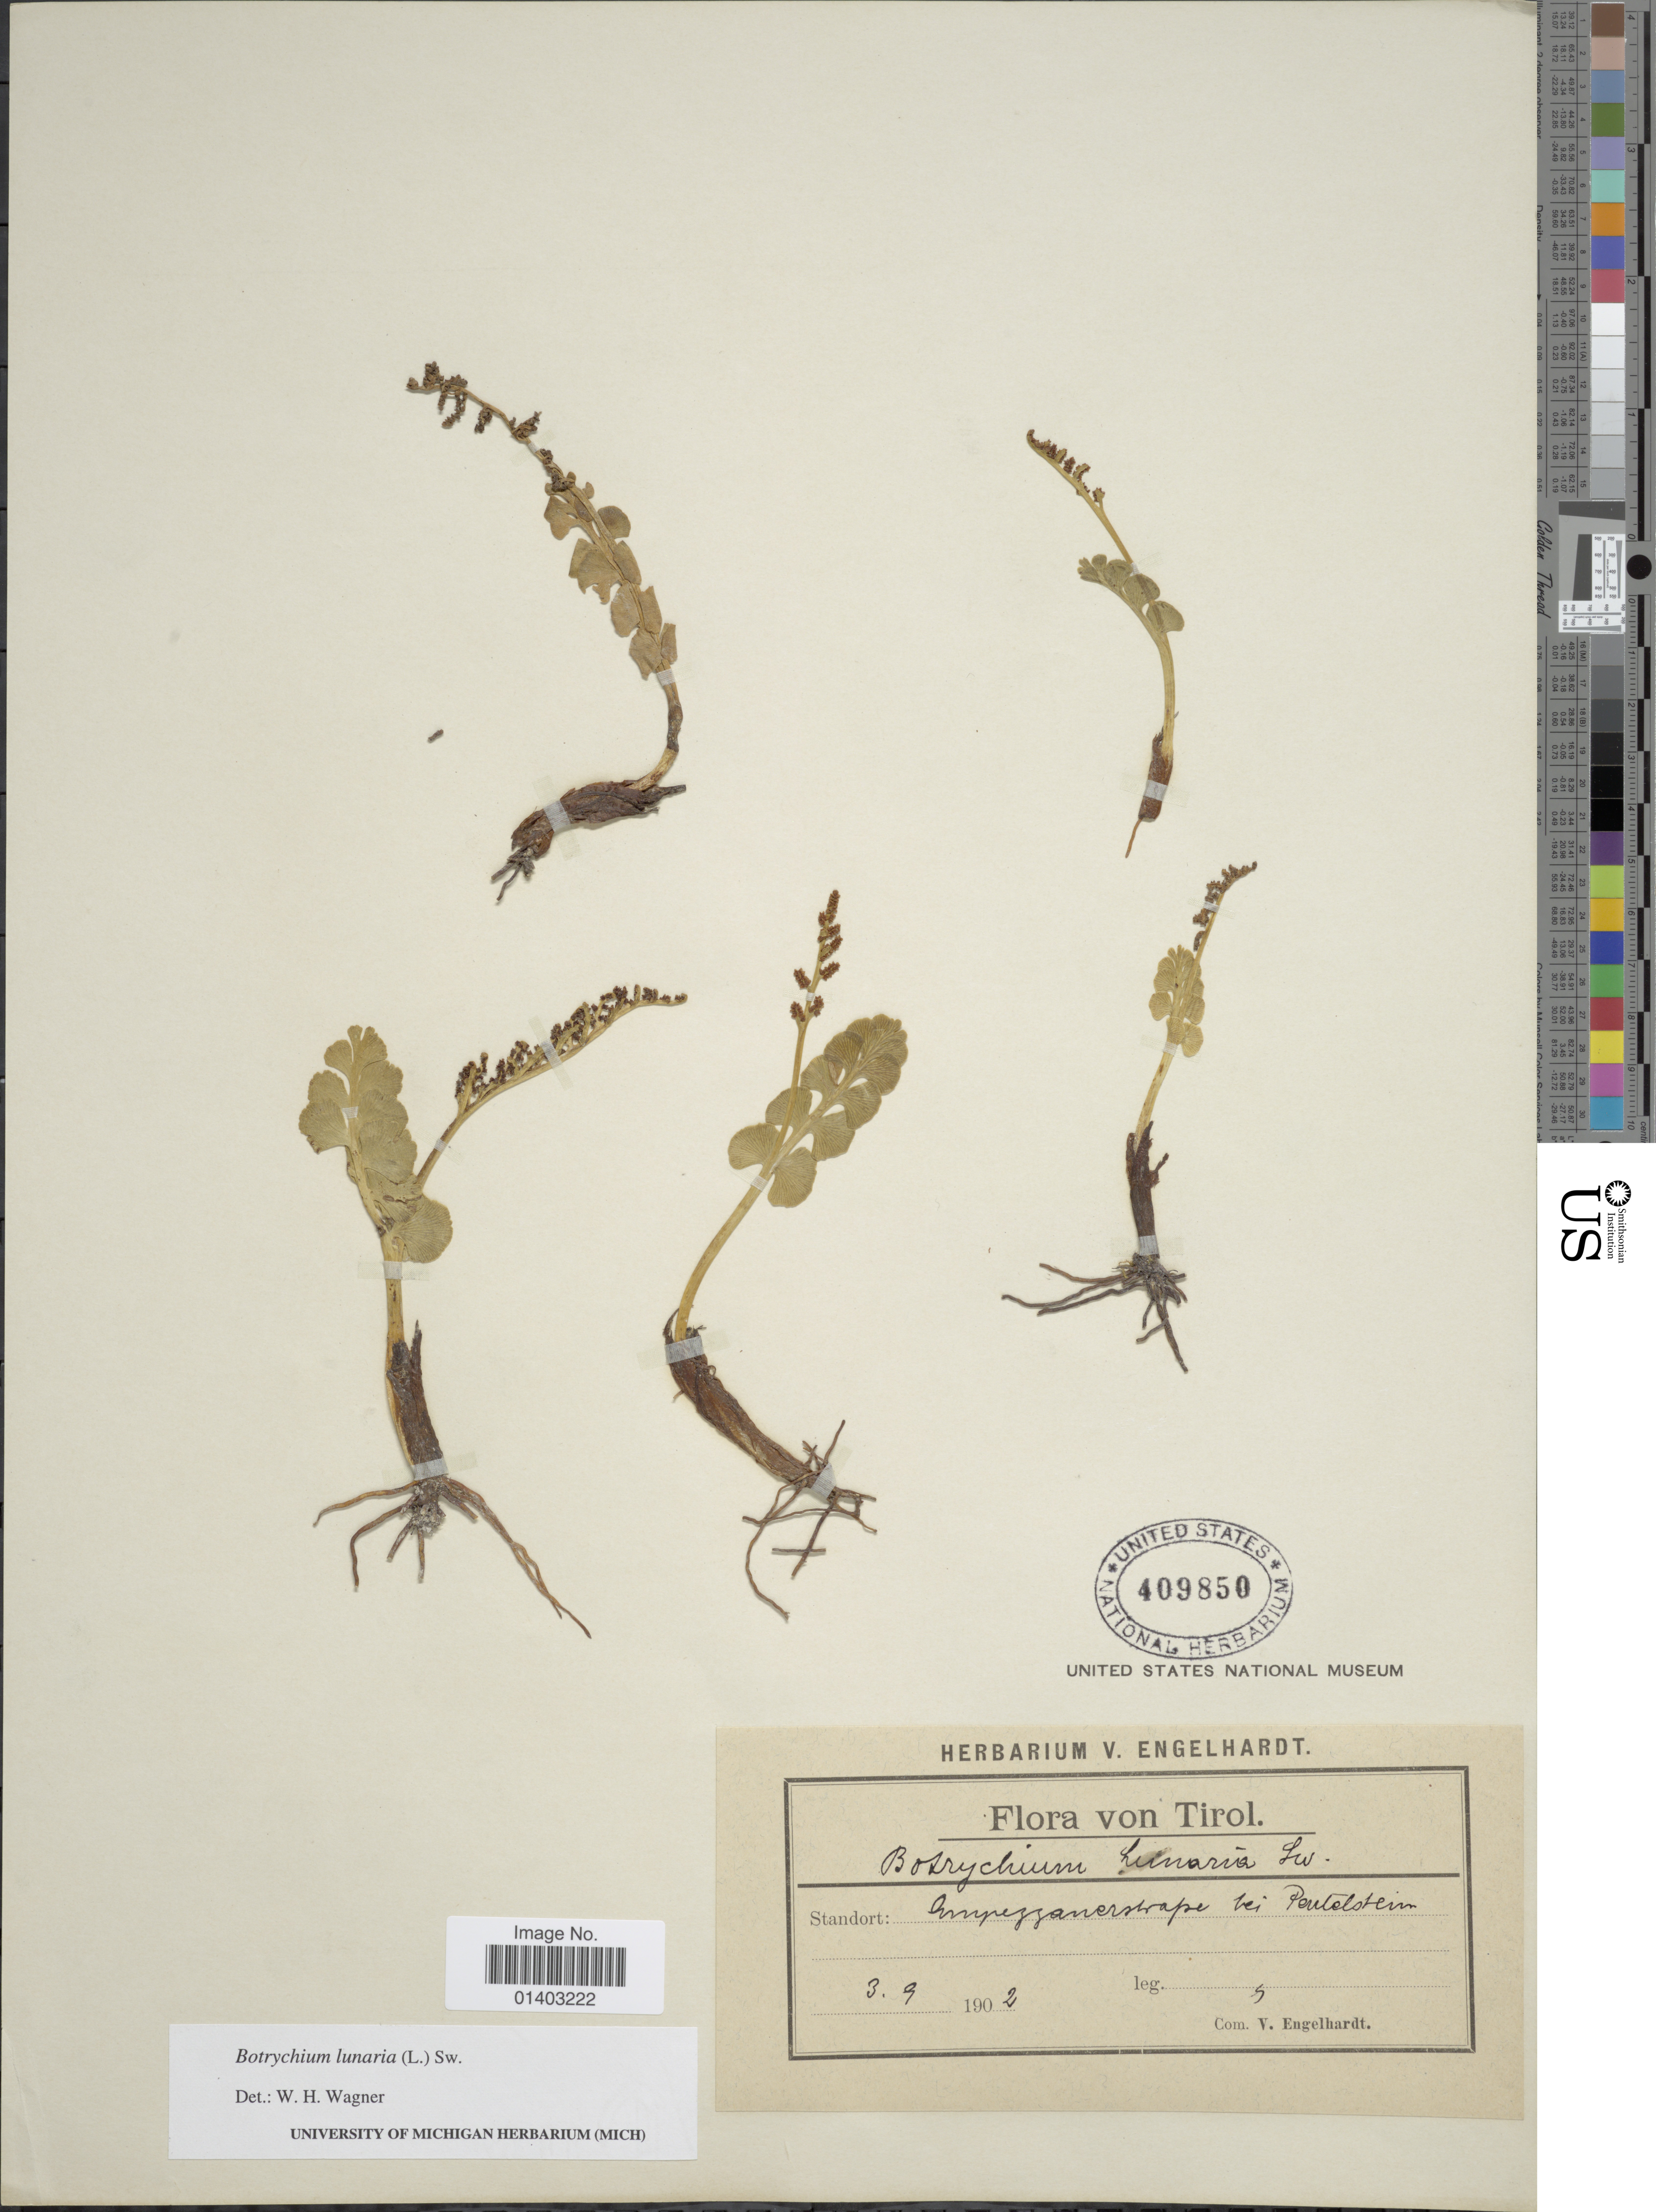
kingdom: Plantae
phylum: Tracheophyta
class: Polypodiopsida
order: Ophioglossales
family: Ophioglossaceae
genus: Botrychium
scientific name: Botrychium lunaria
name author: (L.) Sw.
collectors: V. Engelhardt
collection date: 1902-09-03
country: Austria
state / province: Tirol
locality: Empezzanerstrape bei Pentelstein [interpreted]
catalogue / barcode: US 409850